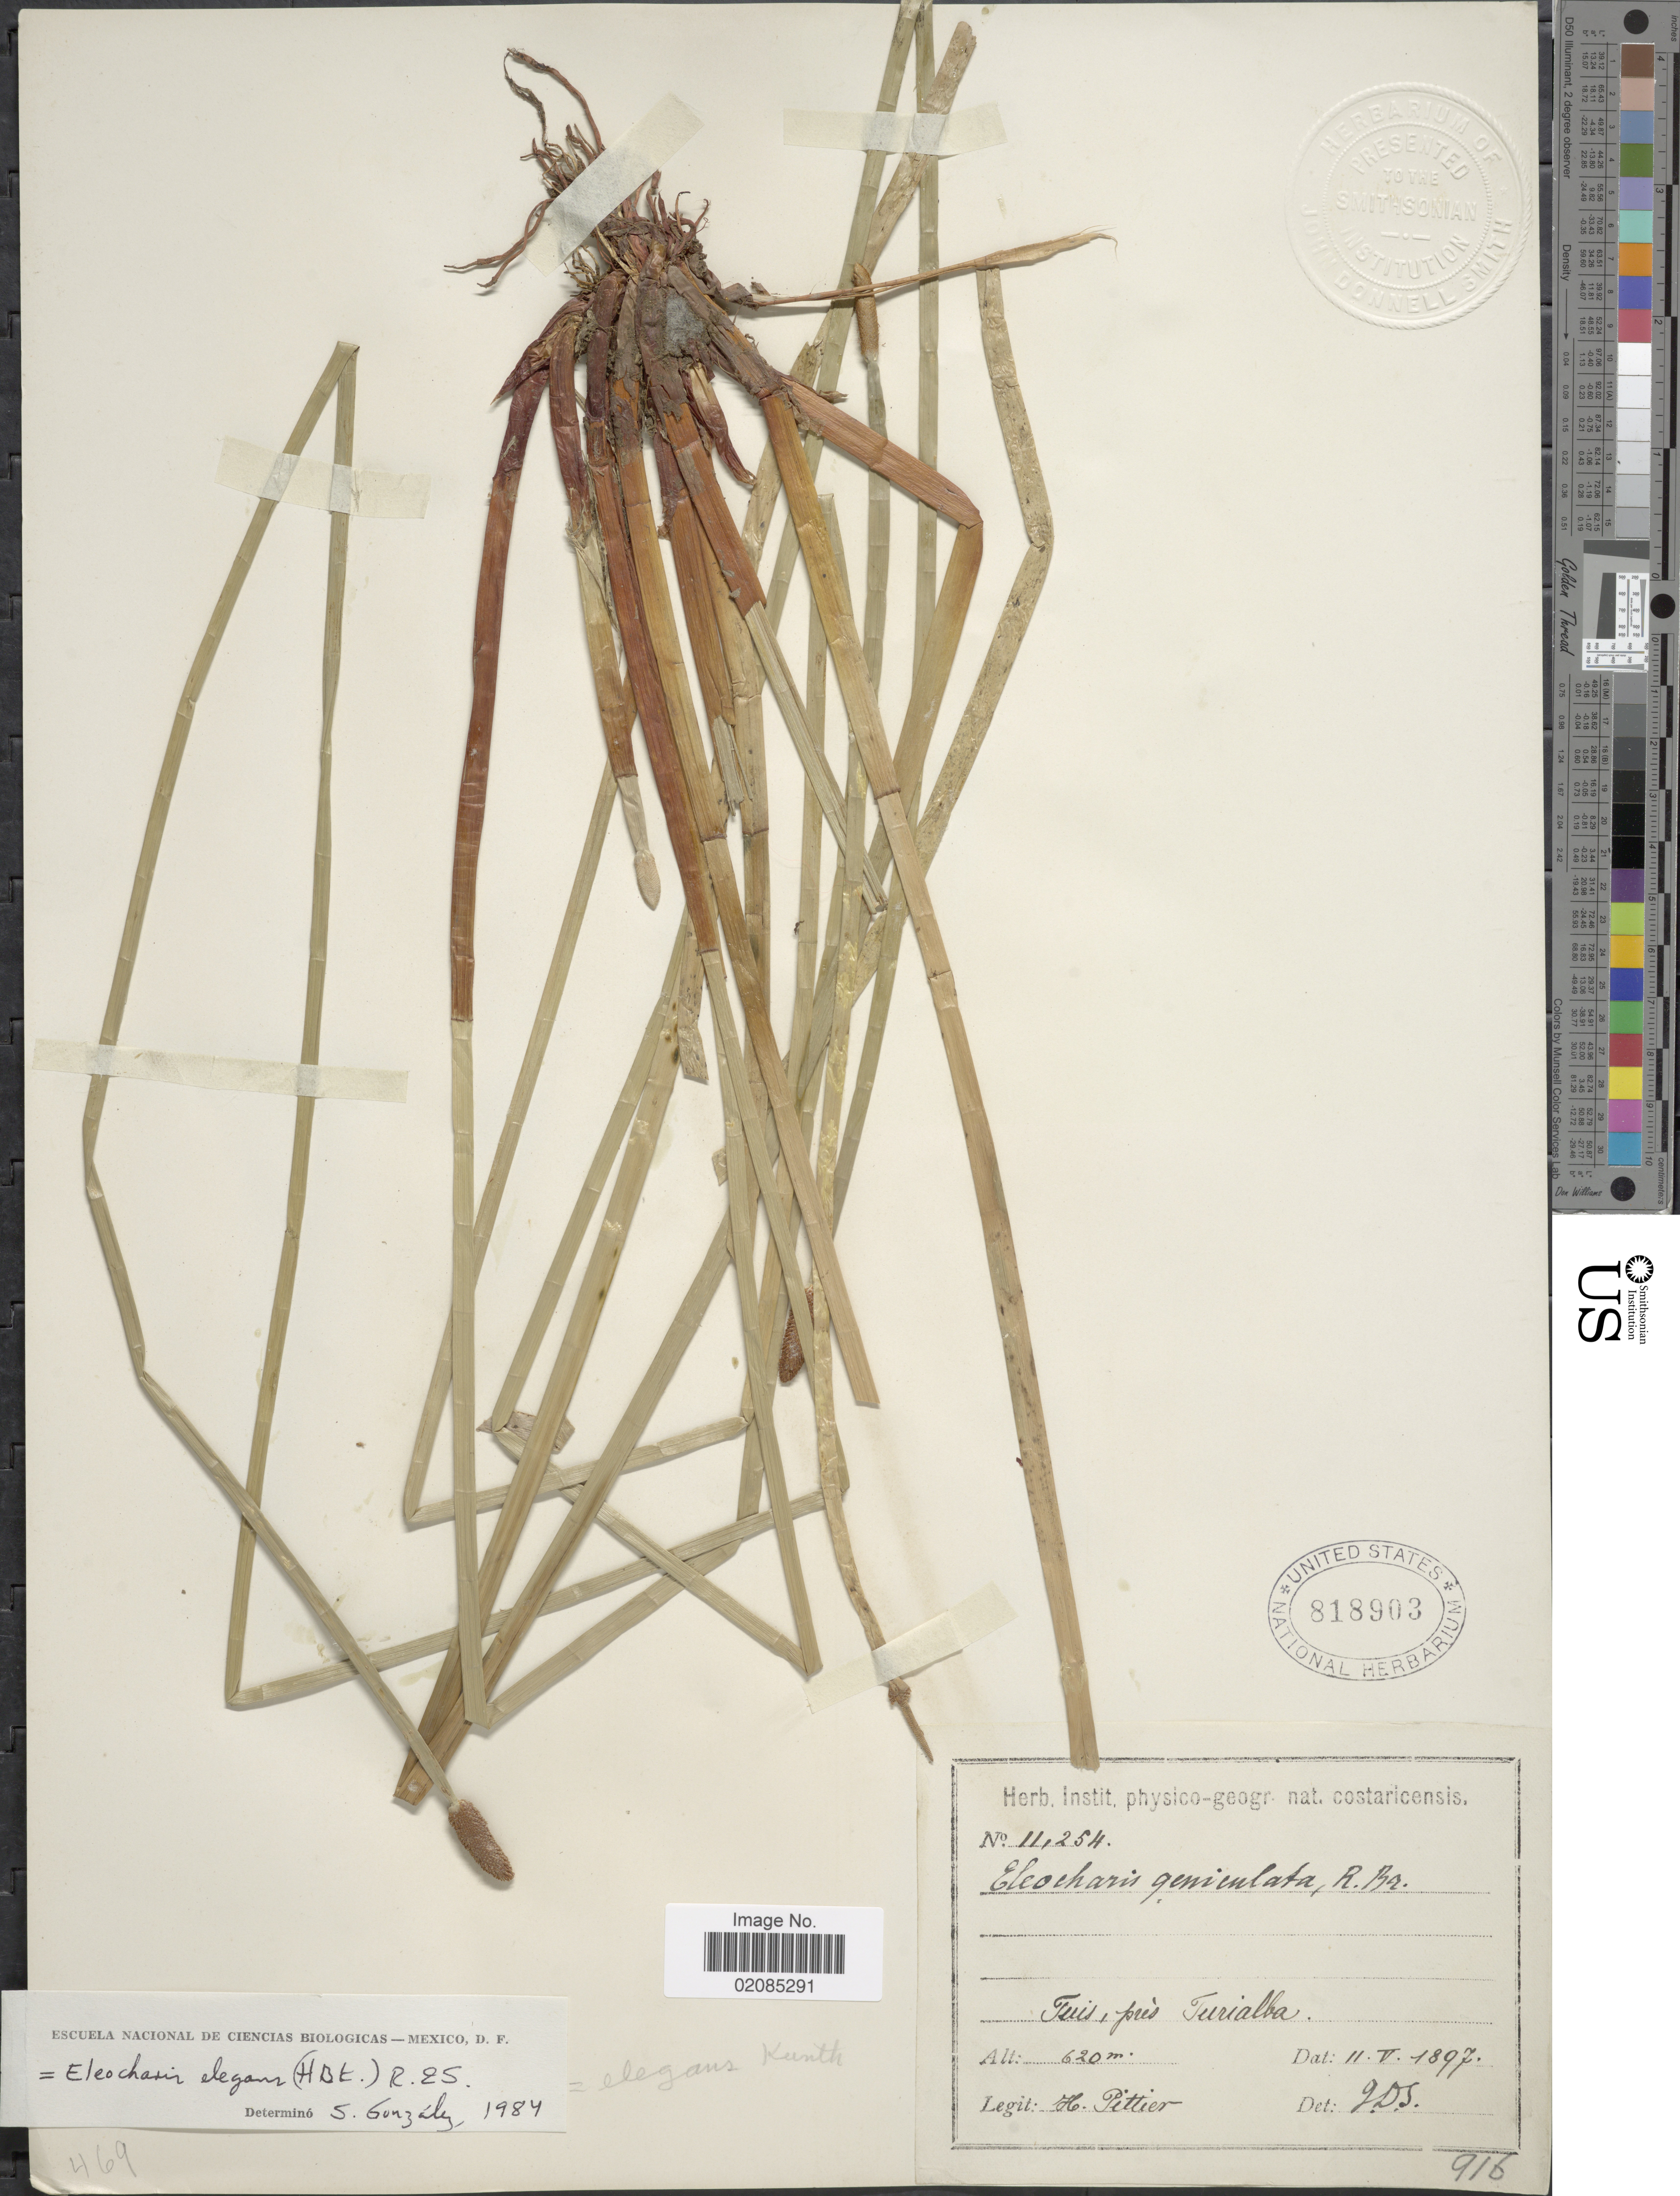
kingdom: Plantae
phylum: Tracheophyta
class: Liliopsida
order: Poales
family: Cyperaceae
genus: Eleocharis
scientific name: Eleocharis elegans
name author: (Kunth) Roem. & Schult.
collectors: H. F. Pittier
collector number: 11254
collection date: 1897-05-11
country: Costa Rica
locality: Tuis, pres Turrialba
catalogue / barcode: US 818903